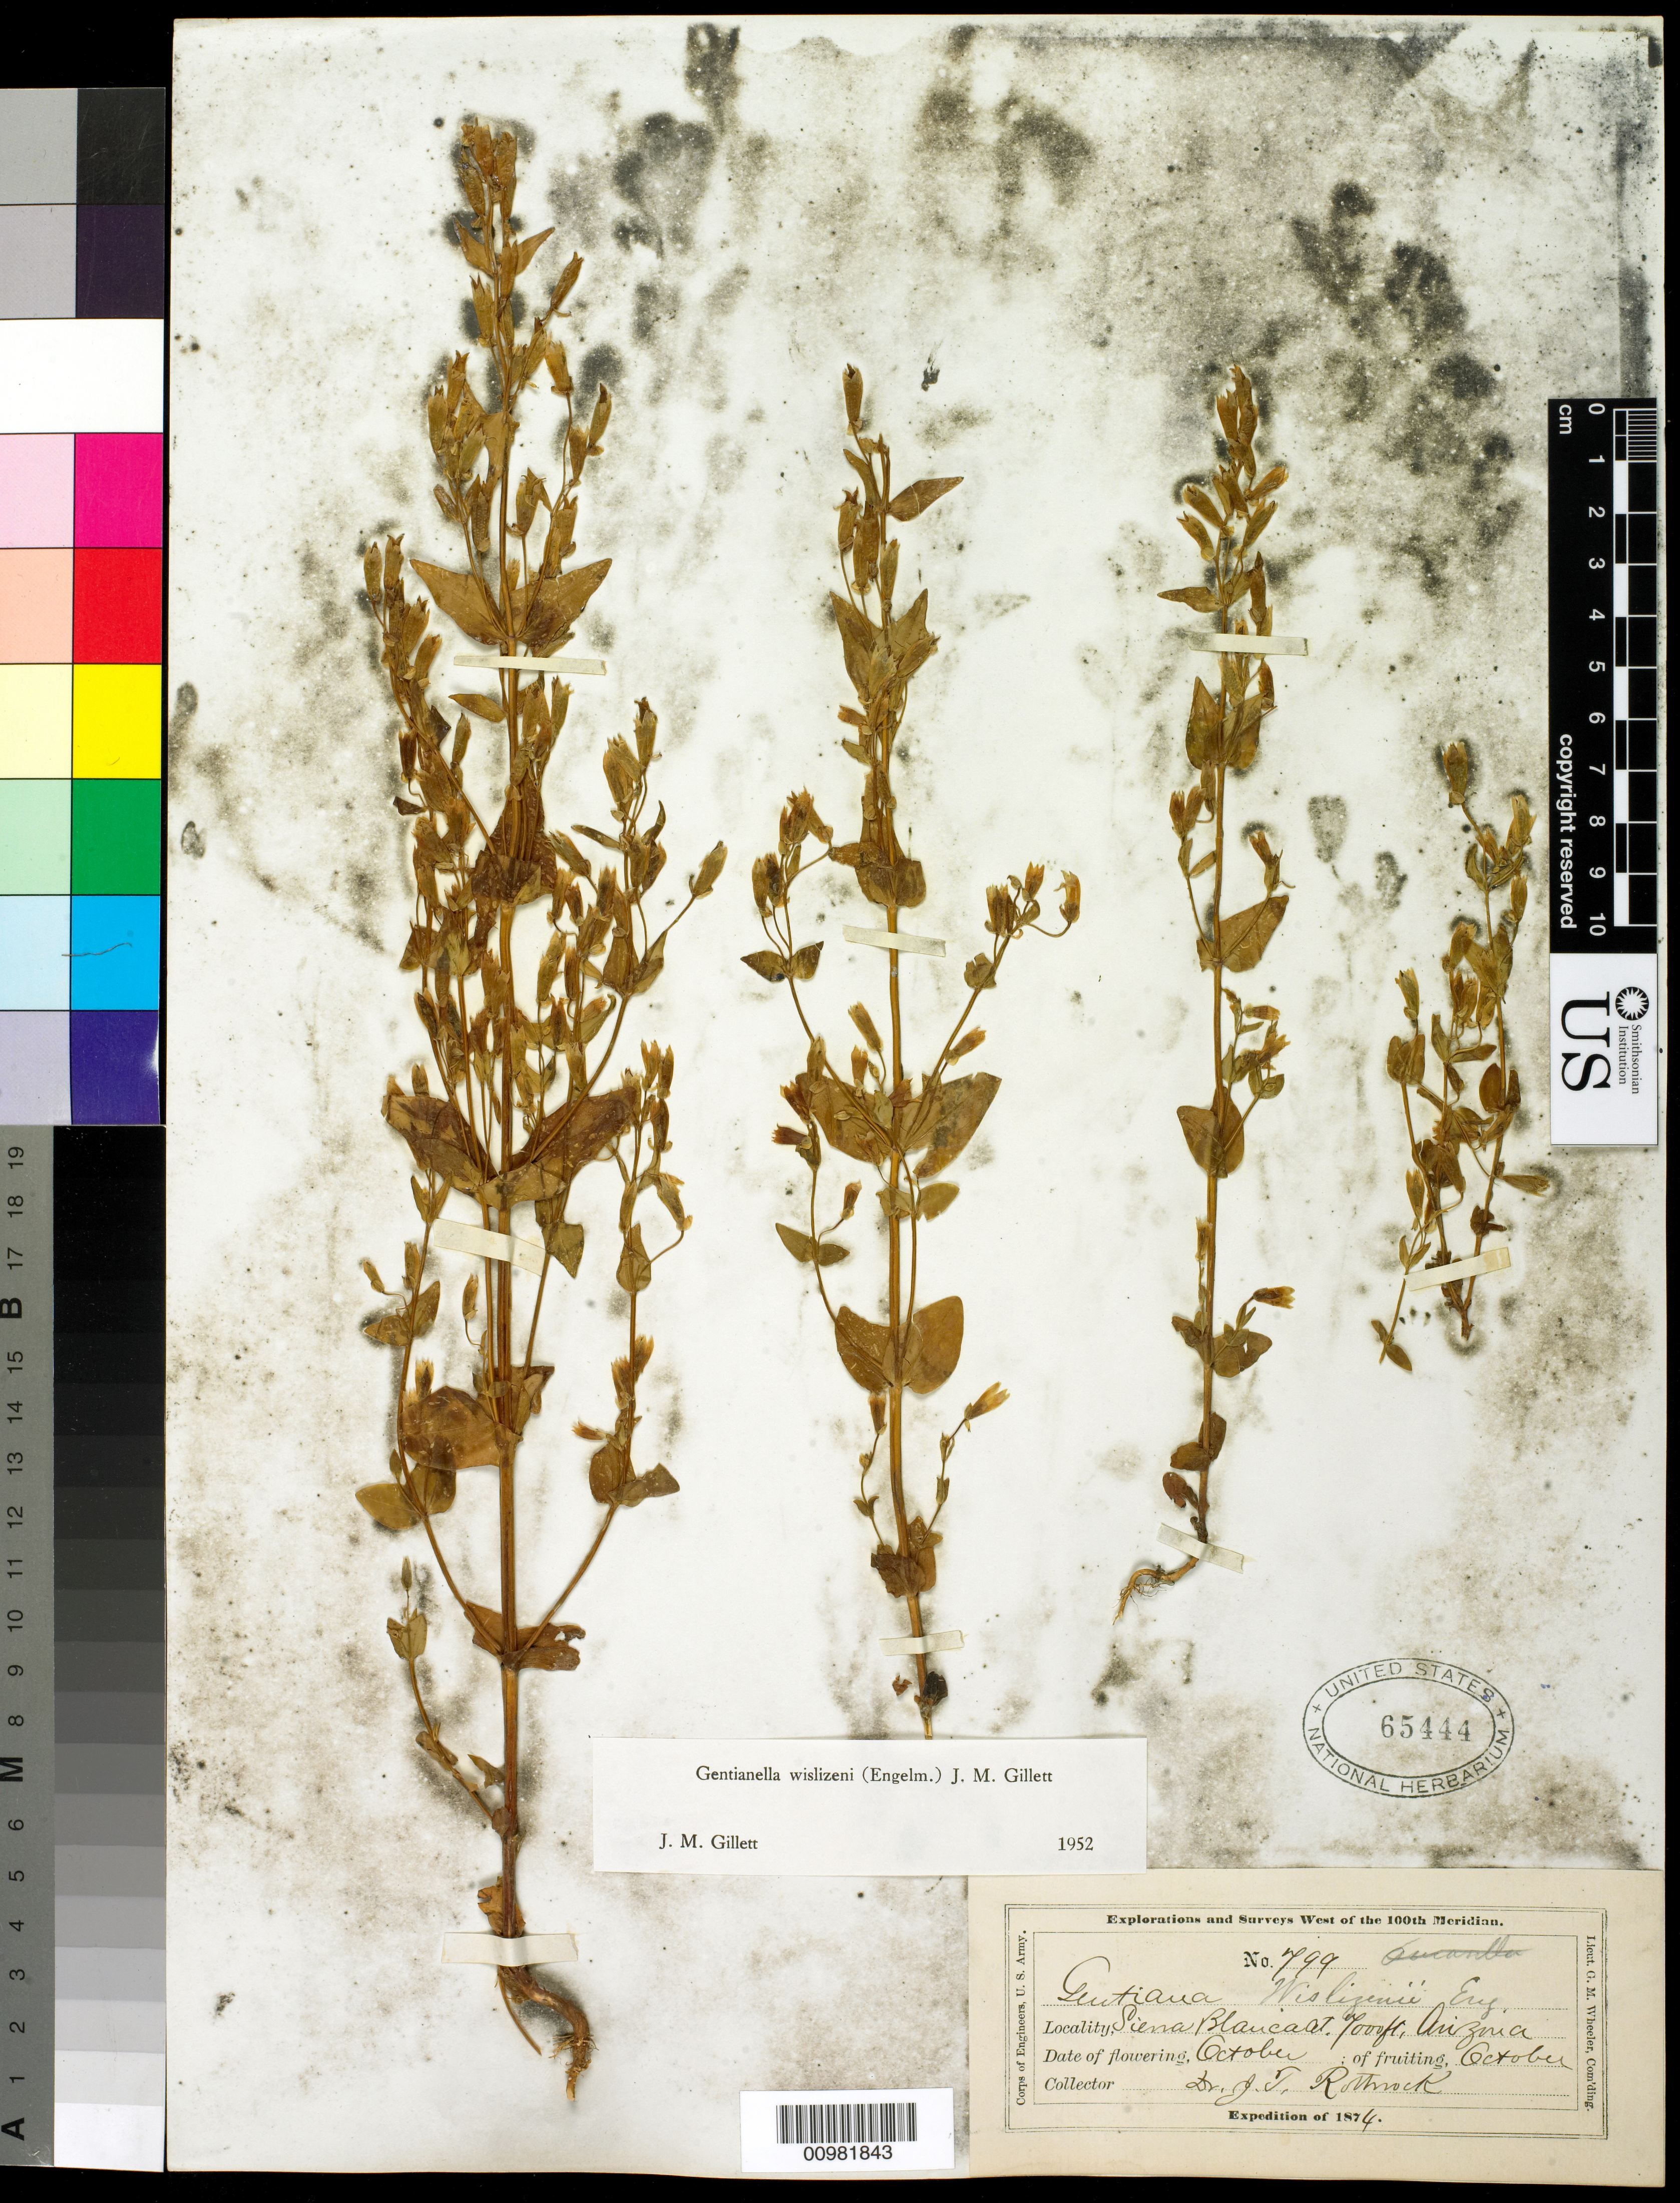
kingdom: Plantae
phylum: Tracheophyta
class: Magnoliopsida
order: Gentianales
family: Gentianaceae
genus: Gentianella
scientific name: Gentianella wislizeni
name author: (Engelm.) J.M. Gillett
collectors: J. T. Rothrock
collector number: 799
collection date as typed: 1874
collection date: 1874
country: United States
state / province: Arizona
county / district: Apache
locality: Sierra Blanca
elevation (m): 2134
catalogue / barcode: US 65444